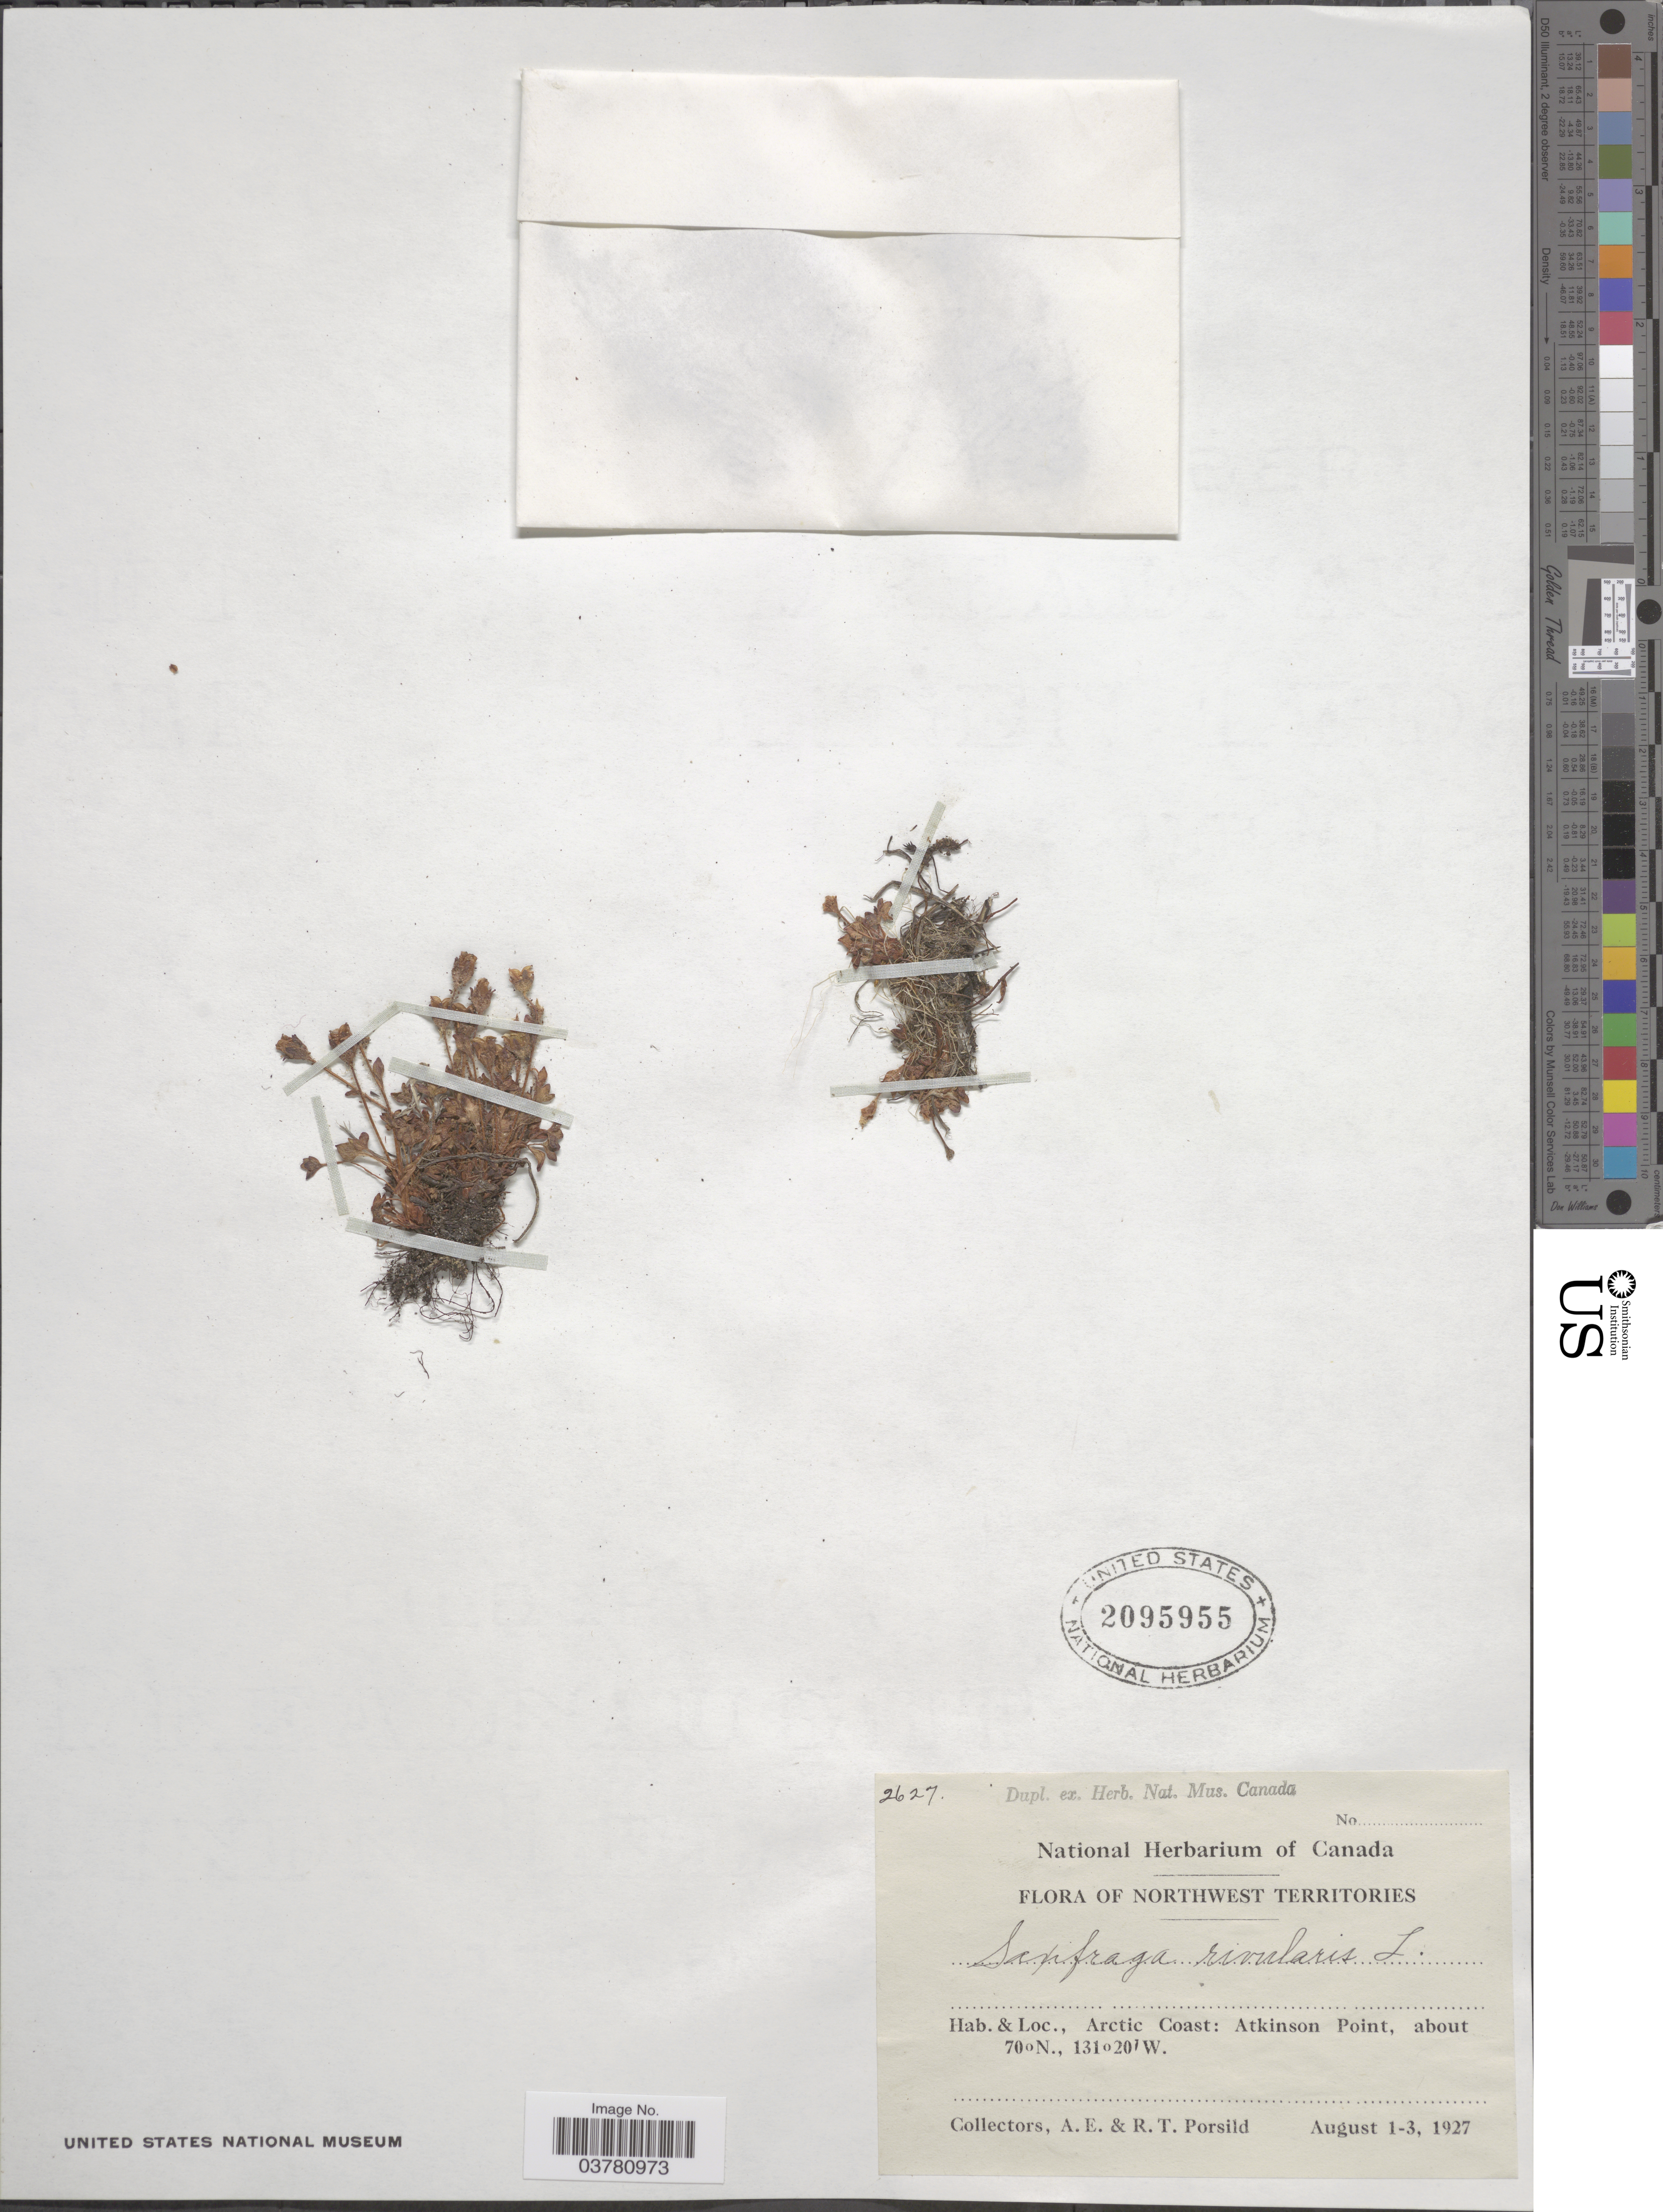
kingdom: Plantae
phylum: Tracheophyta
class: Magnoliopsida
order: Saxifragales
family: Saxifragaceae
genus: Saxifraga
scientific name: Saxifraga rivularis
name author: L.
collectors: A. E. Porsild & R. T. Porsild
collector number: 2627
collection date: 1927-08-01/1927-08-03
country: Canada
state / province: Northwest Territories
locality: Arctic Coast: Atkinson Point.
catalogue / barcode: US 2095955